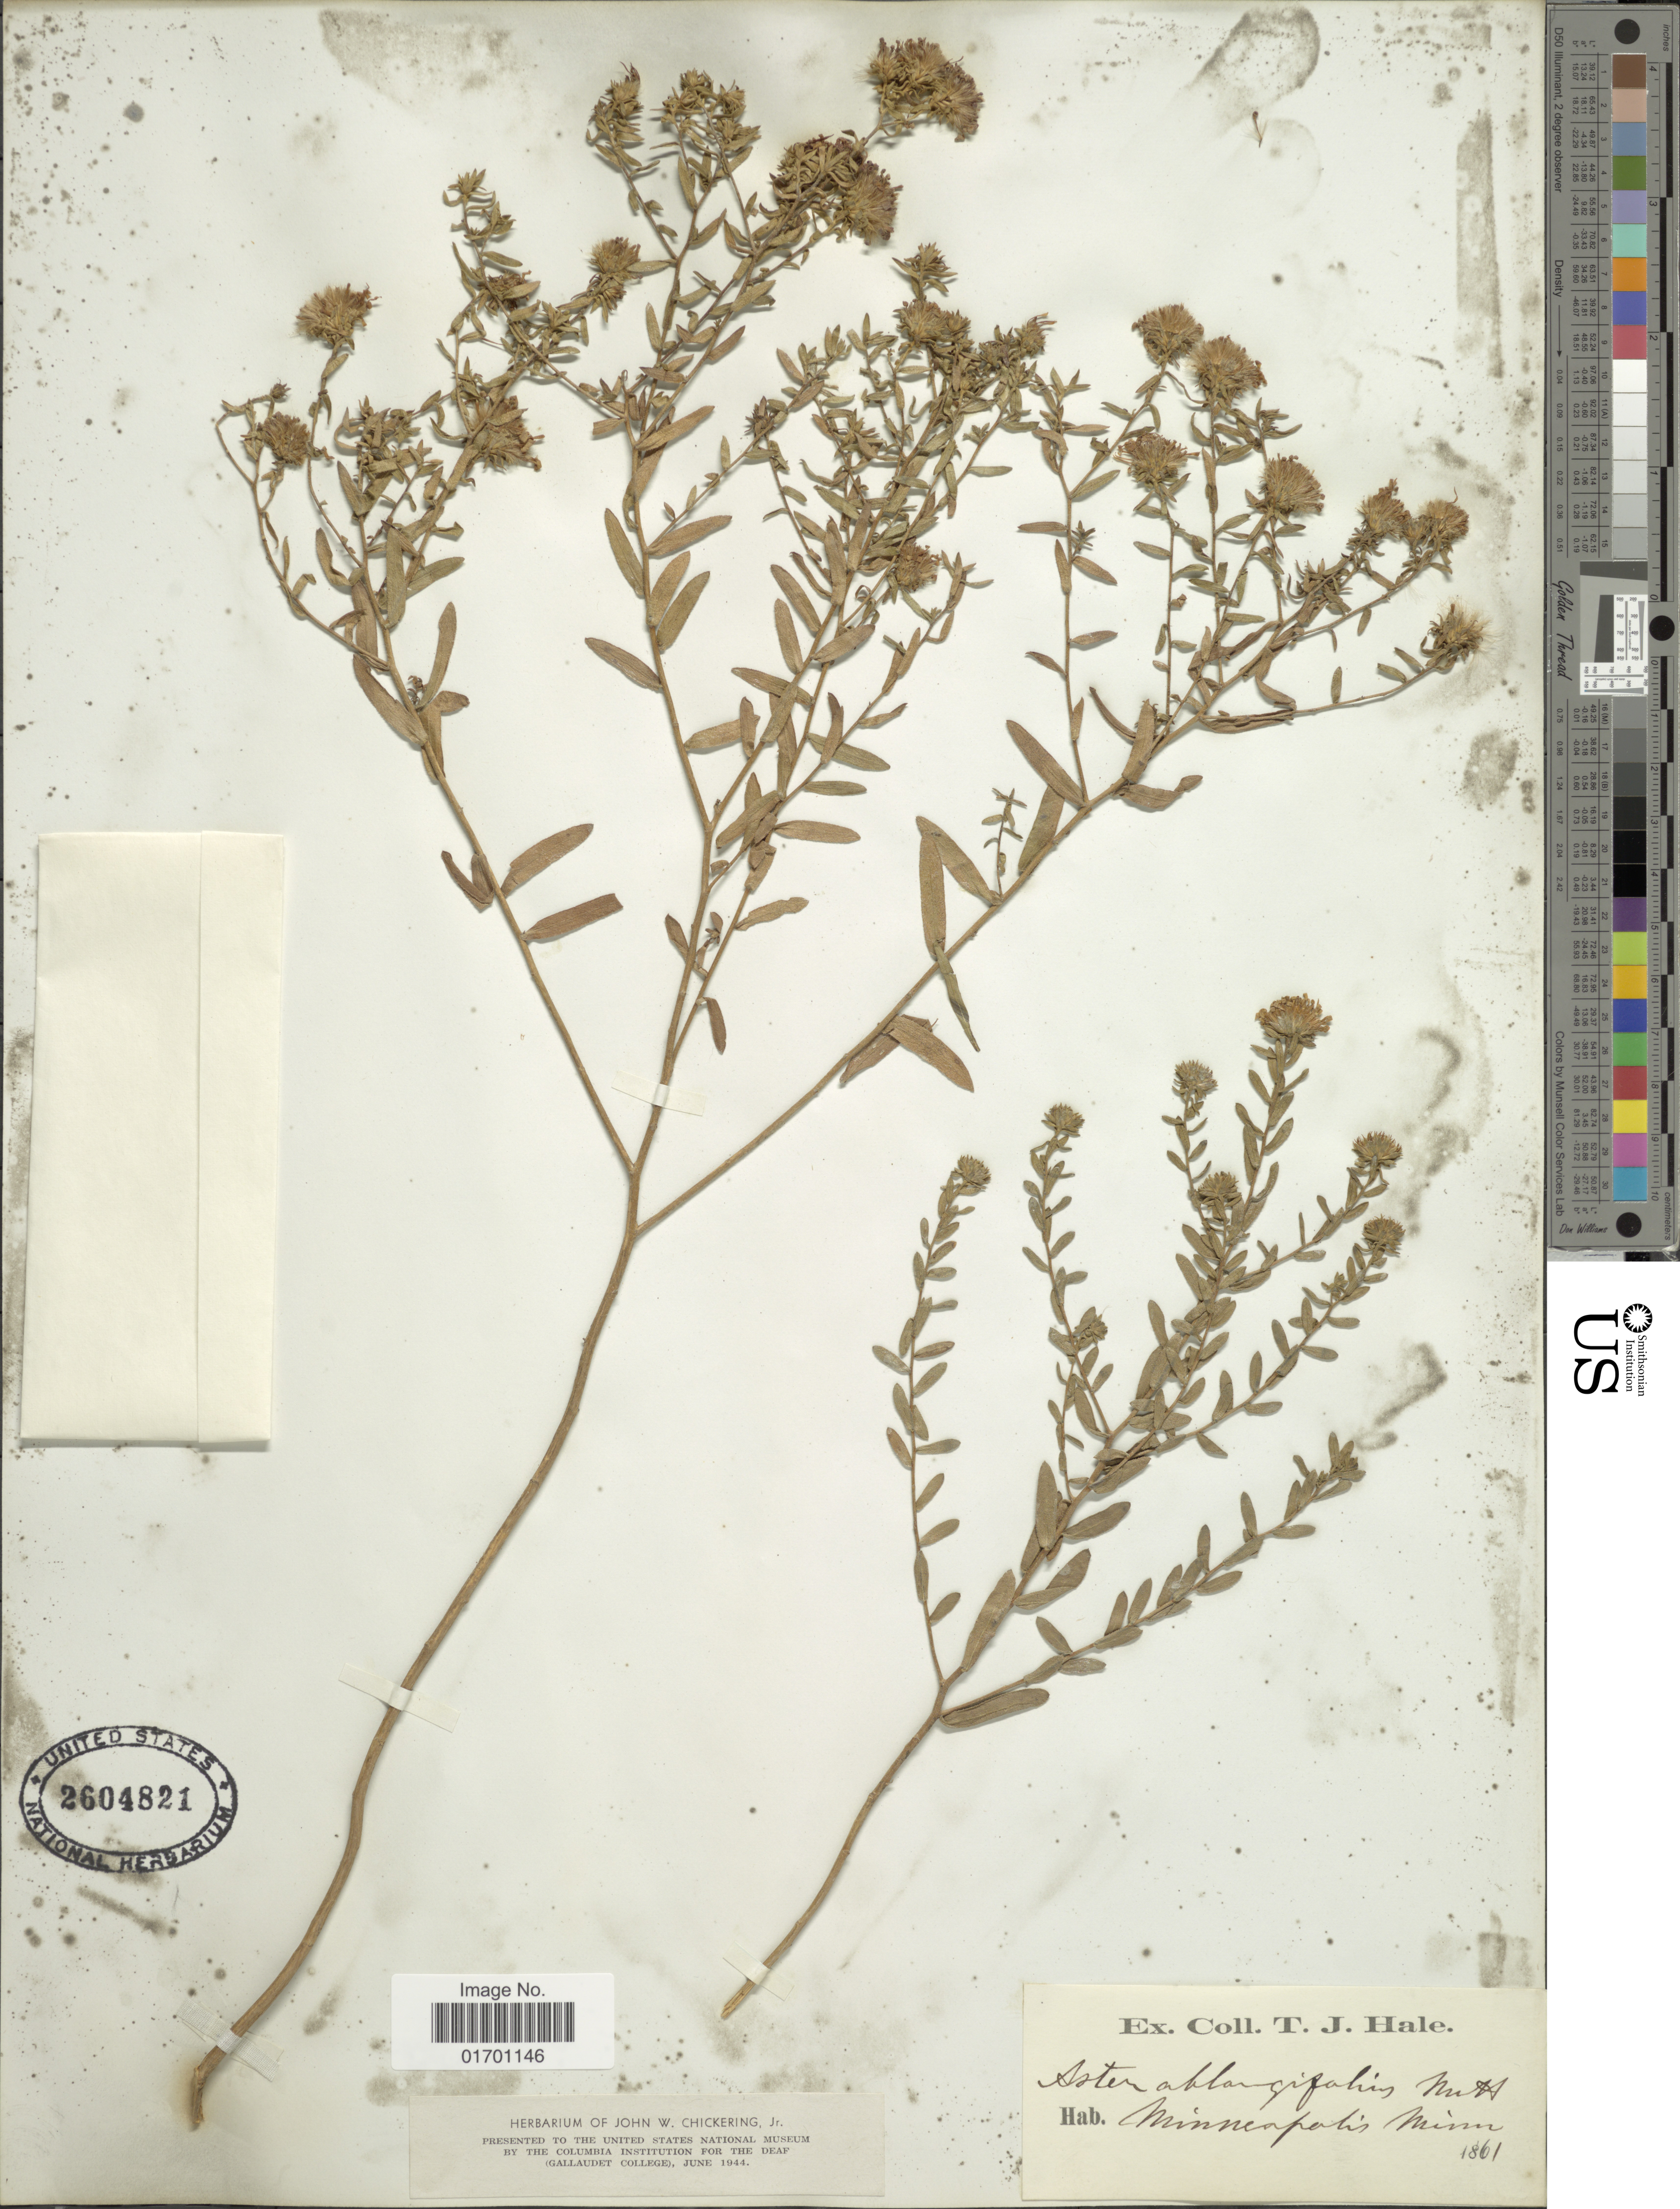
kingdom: Plantae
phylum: Tracheophyta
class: Magnoliopsida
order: Asterales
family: Asteraceae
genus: Symphyotrichum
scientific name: Symphyotrichum oblongifolium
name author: (Nutt.) G.L. Nesom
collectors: T. Hale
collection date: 1861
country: United States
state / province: Minnesota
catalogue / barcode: US 2604821